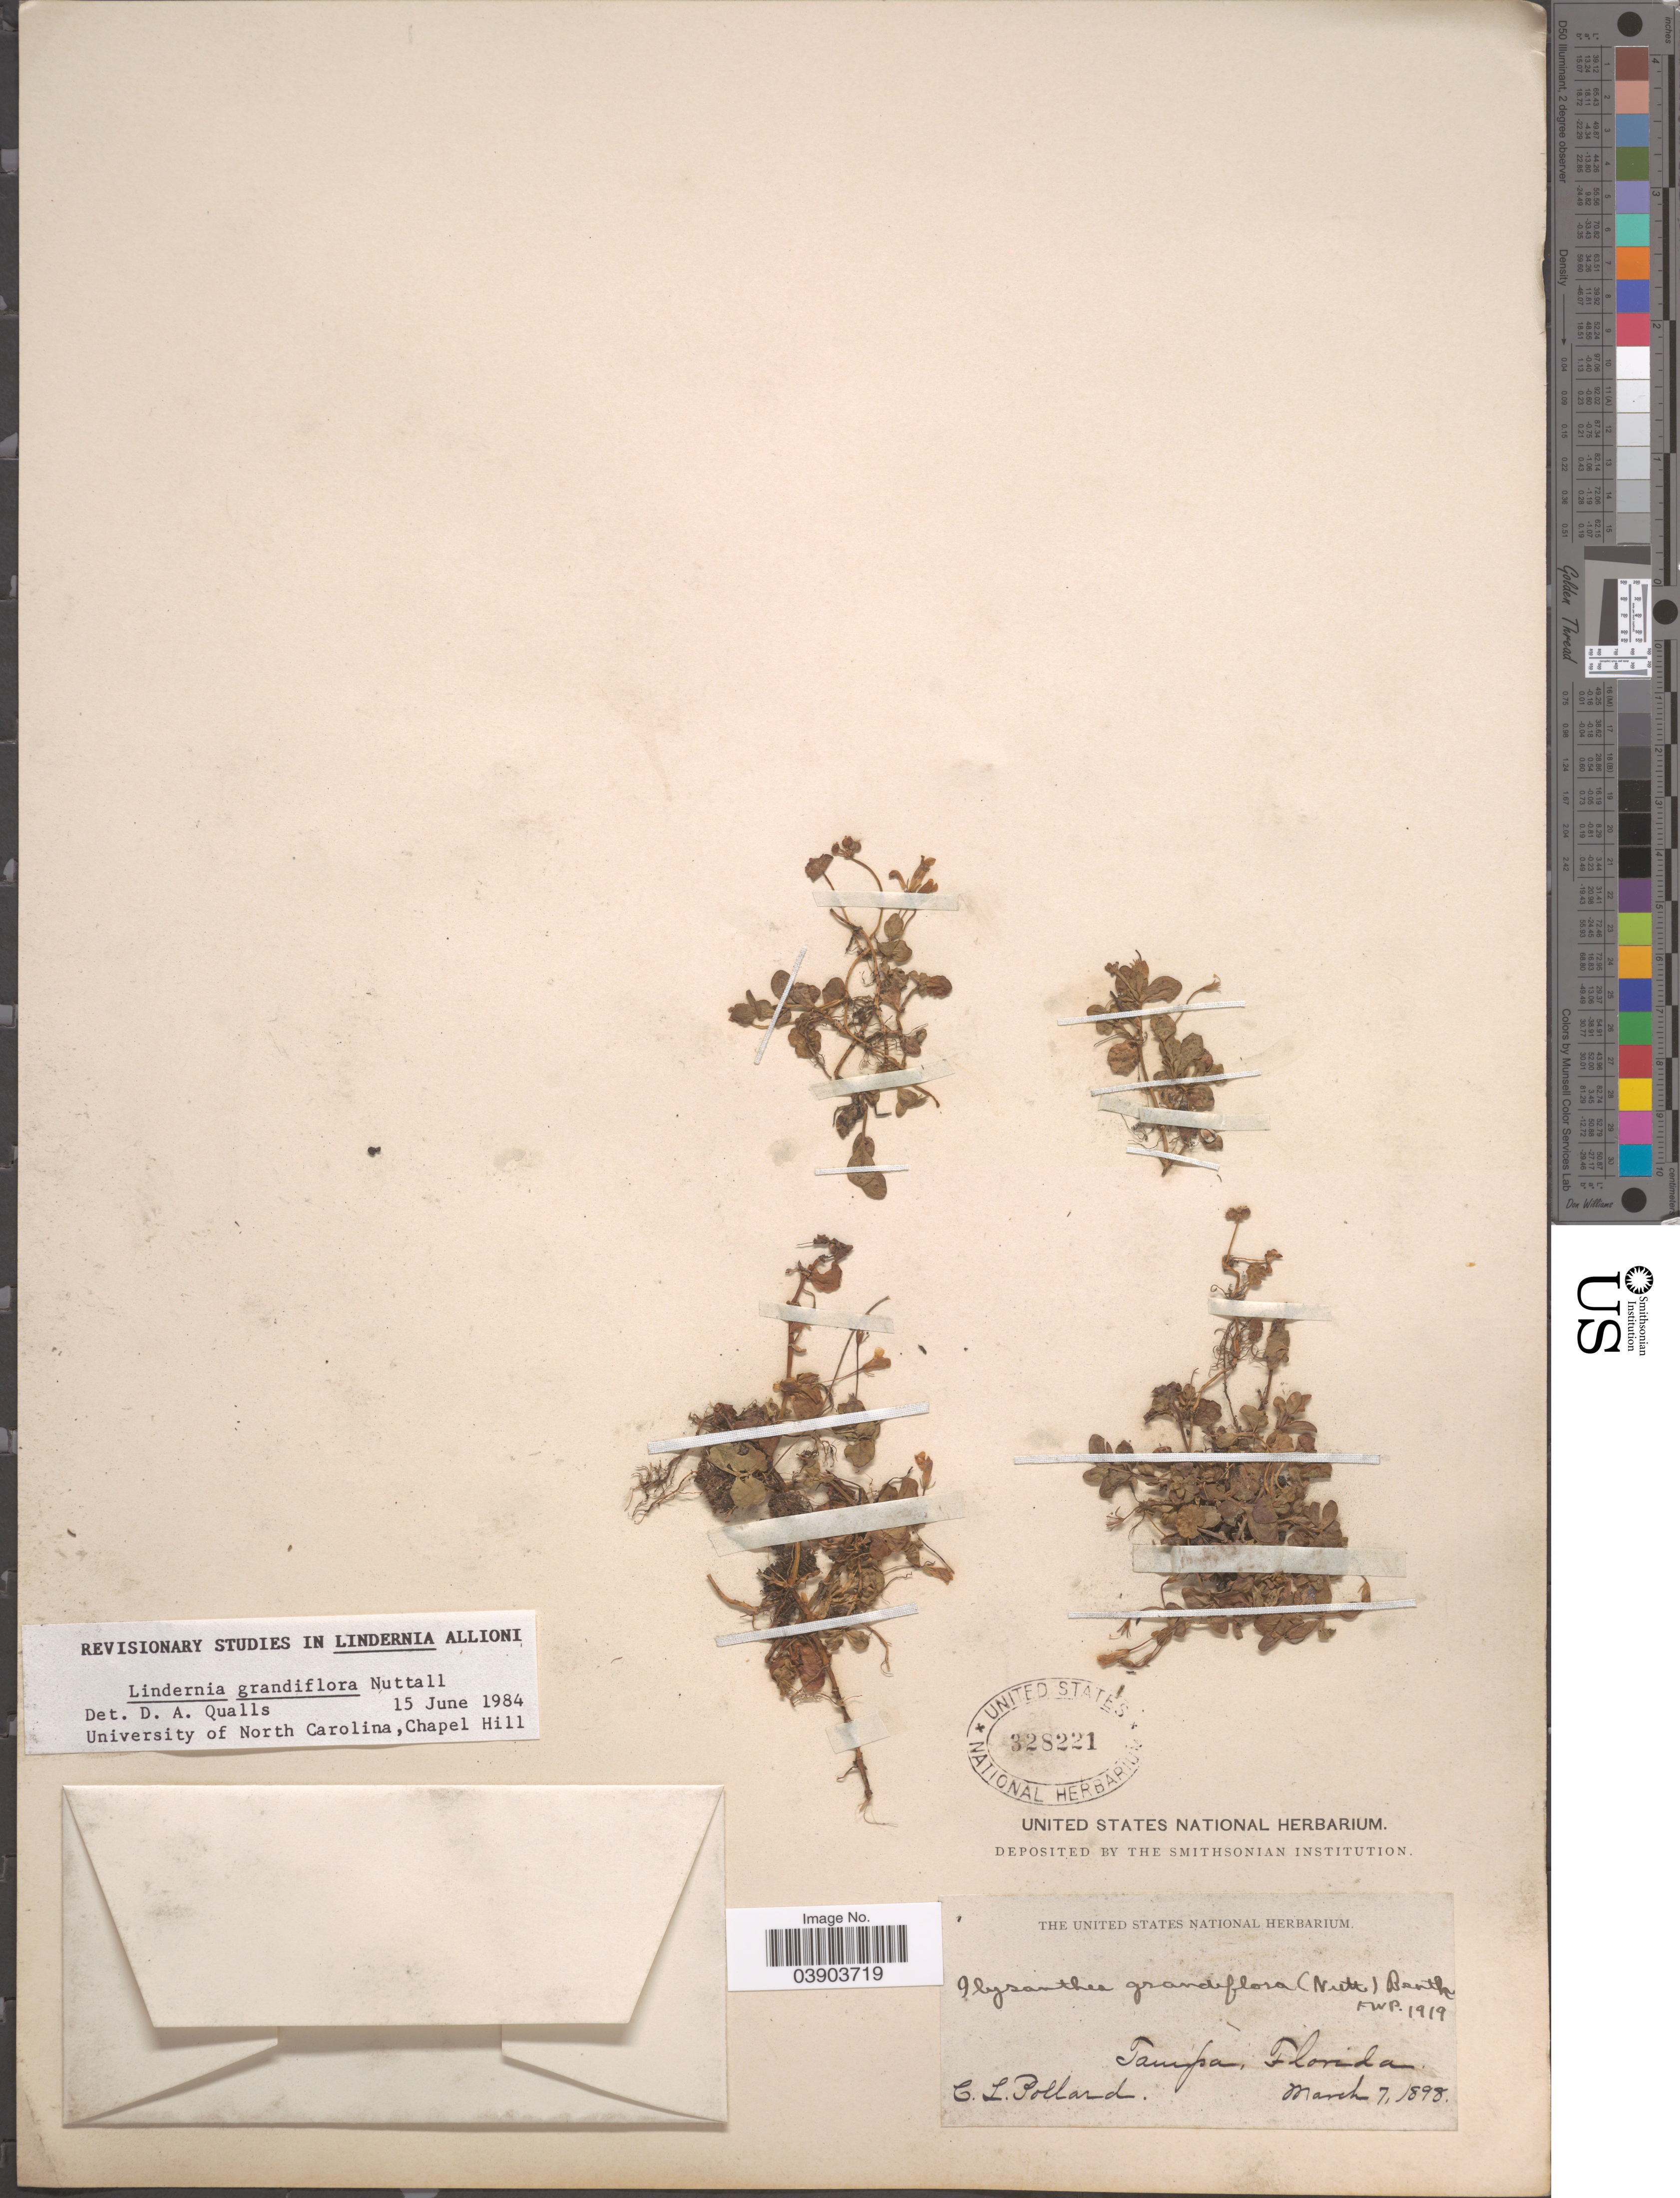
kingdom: Plantae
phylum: Tracheophyta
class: Magnoliopsida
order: Lamiales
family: Linderniaceae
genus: Lindernia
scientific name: Lindernia grandiflora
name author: Nutt.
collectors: C. L. Pollard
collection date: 1898-03-07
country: United States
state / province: Florida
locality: Tampa.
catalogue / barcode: US 328221